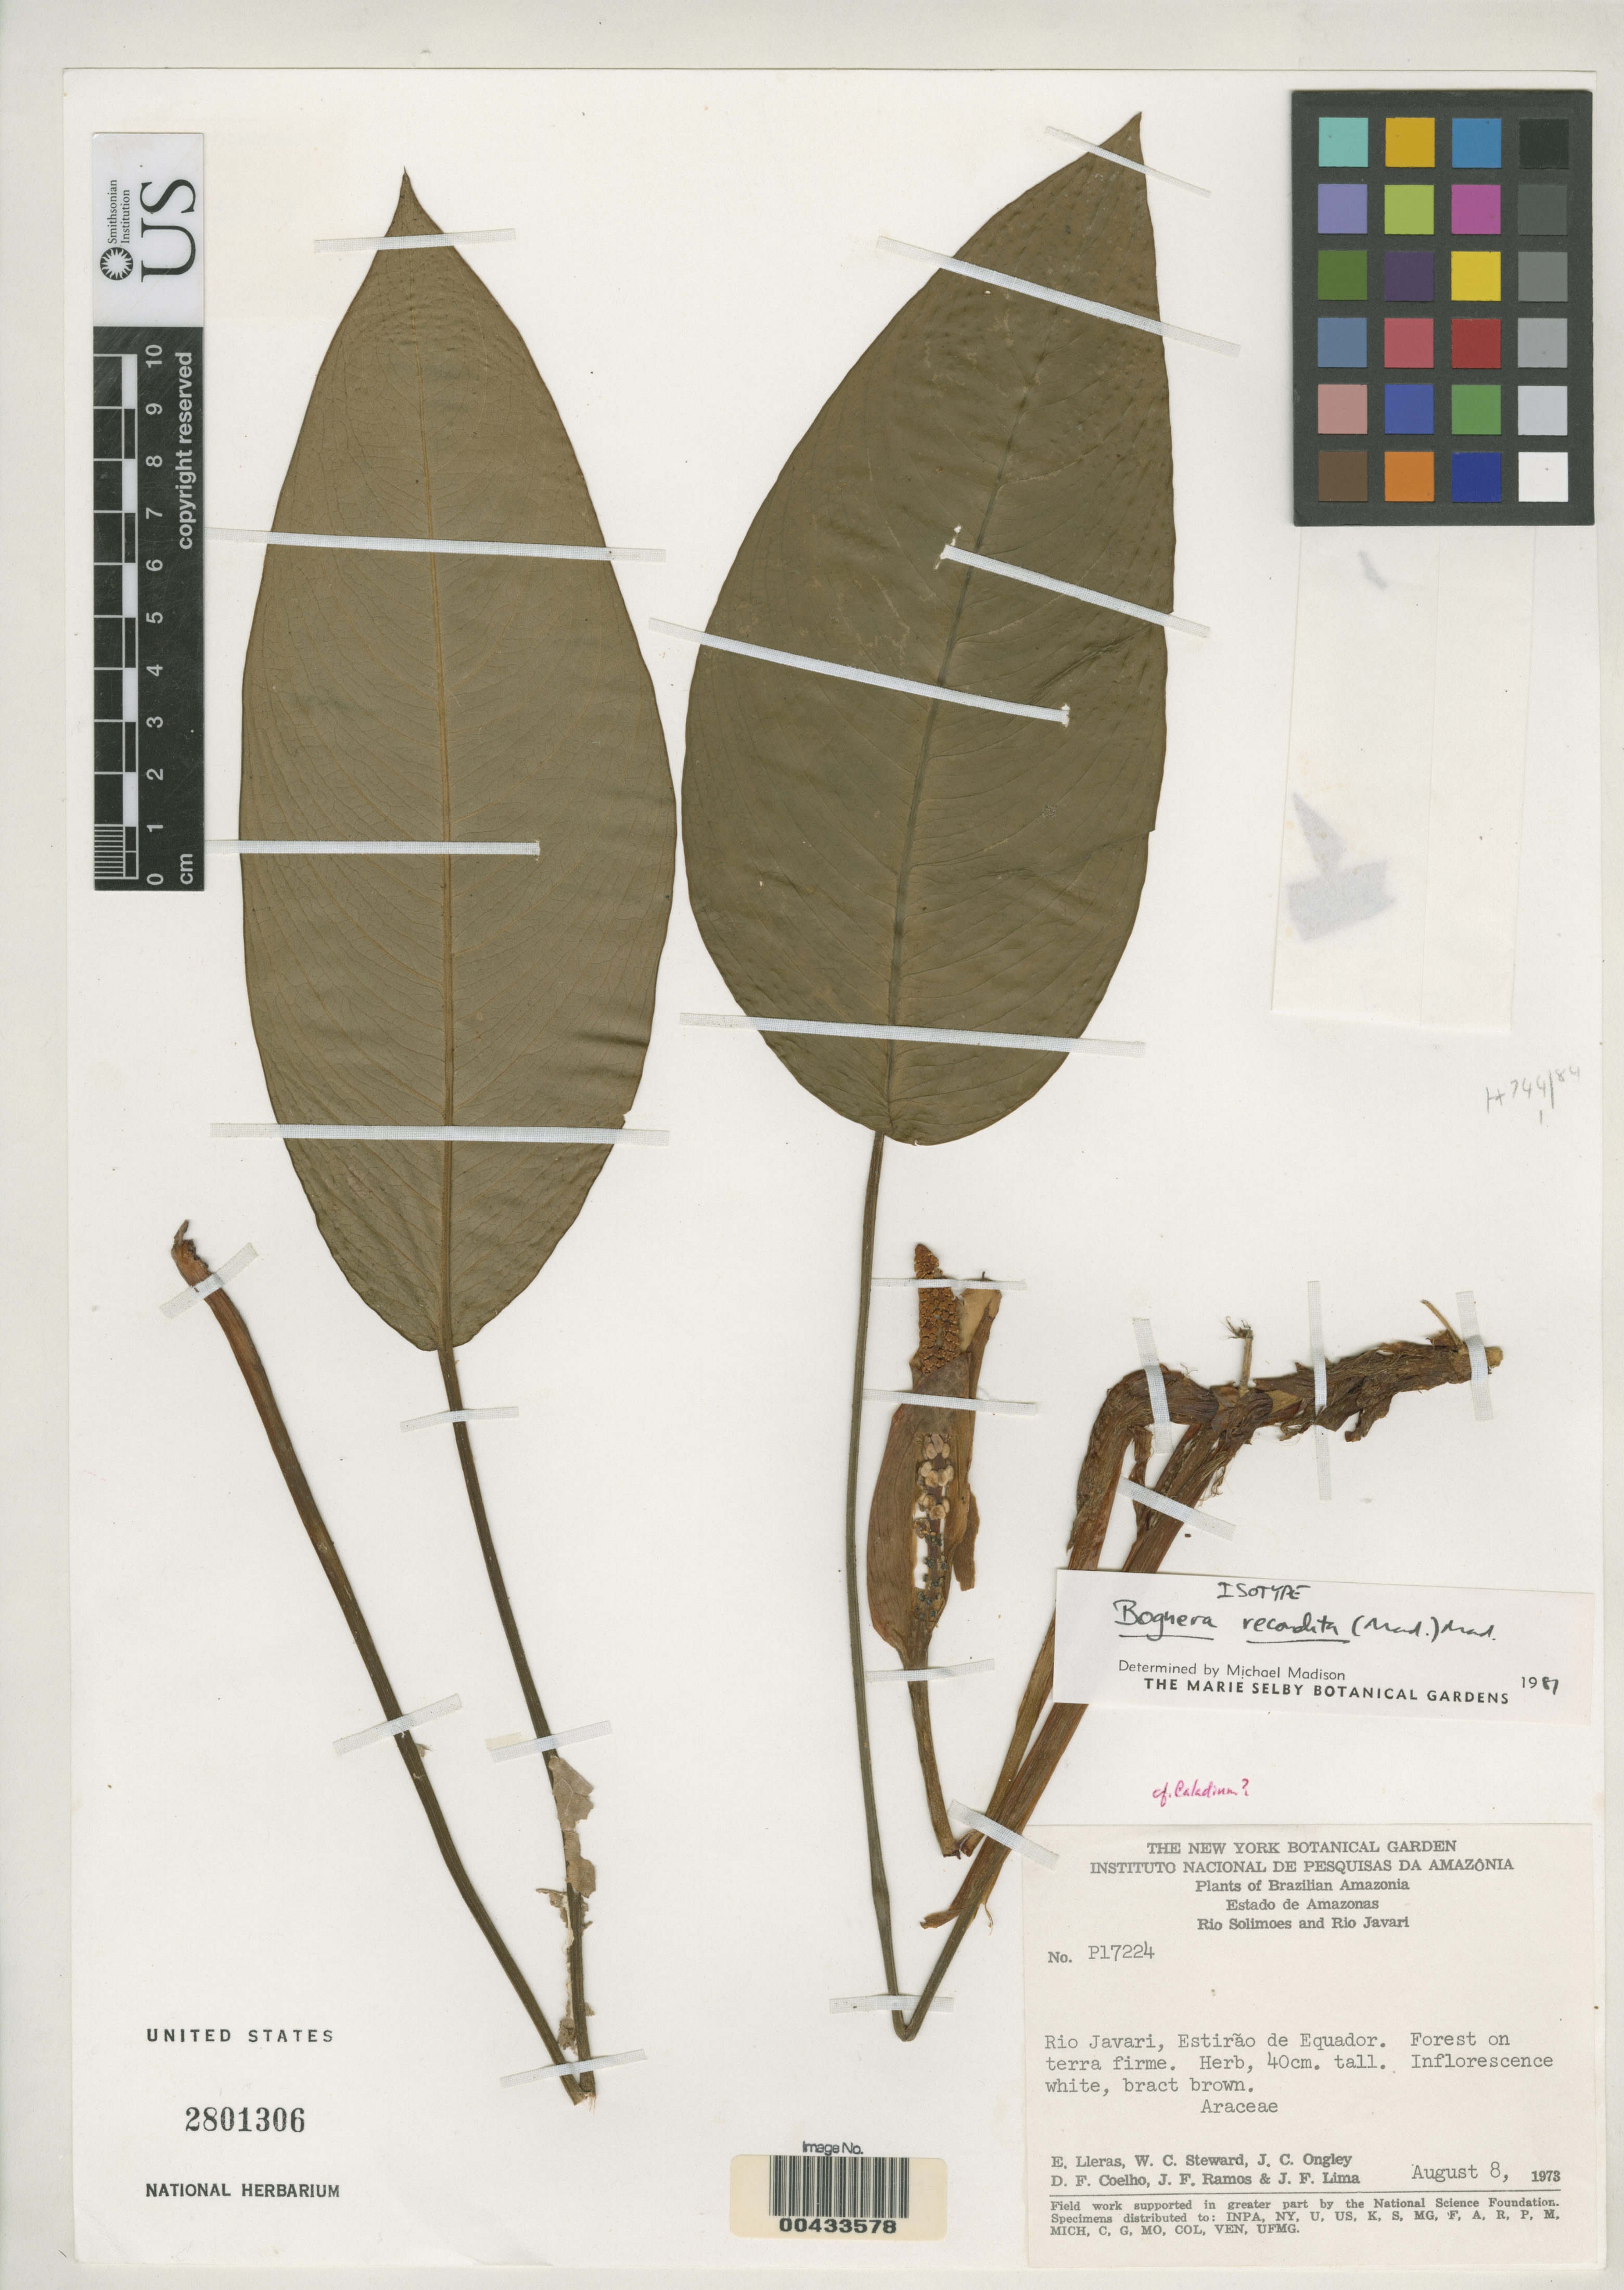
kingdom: Plantae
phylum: Tracheophyta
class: Liliopsida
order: Alismatales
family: Araceae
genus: Ulearum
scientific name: Ulearum reconditum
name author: Madison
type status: Isotype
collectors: E. Lleras, W. C. Steward, J. C. Ongley, D. F. Coêlho, J. F. Ramos & J. F. Lima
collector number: P17224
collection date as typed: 08 Aug 1973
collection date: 1973-08-08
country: Brazil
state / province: Amazonas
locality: Rio Javari, Estirao de Equador.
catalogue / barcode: US 2801306